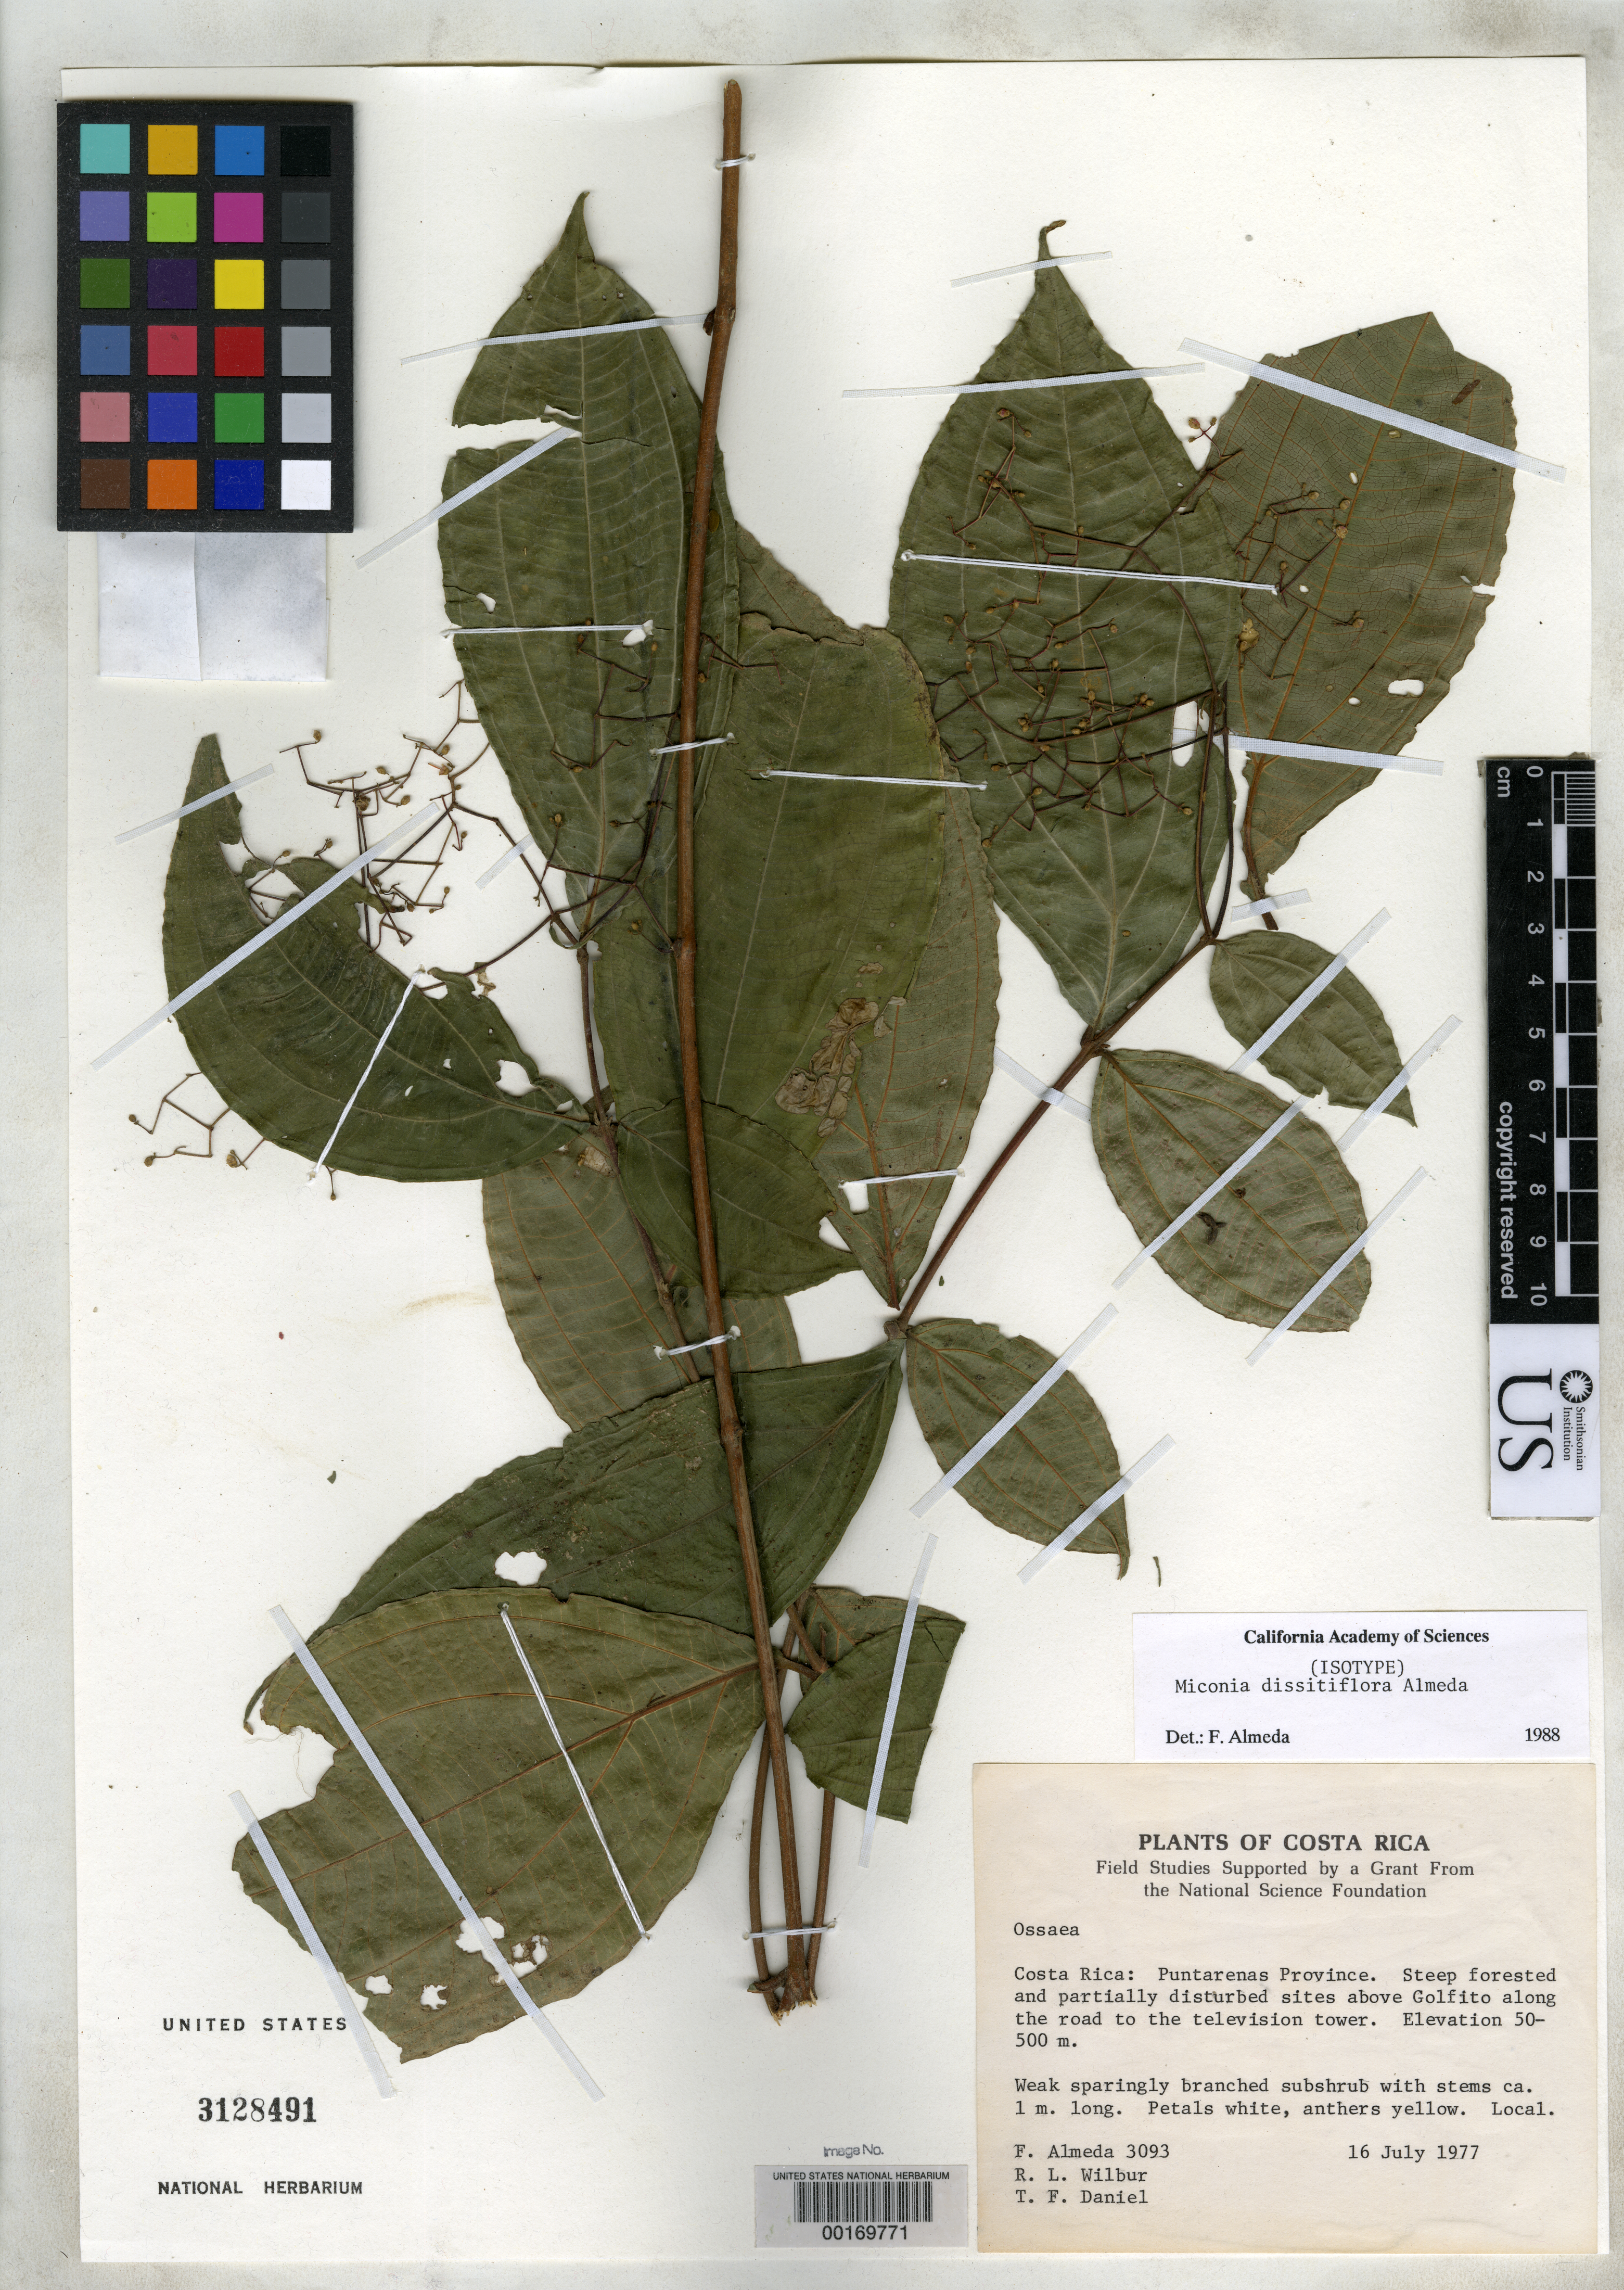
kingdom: Plantae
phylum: Tracheophyta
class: Magnoliopsida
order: Myrtales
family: Melastomataceae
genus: Miconia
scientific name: Miconia dissitiflora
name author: Almeda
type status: Isotype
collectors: F. Almeda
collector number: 3093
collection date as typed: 16 Jul 1977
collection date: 1977-07-16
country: Costa Rica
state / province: Puntarenas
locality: Above Golfito along road to television tower.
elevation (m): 50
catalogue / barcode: US 3128491